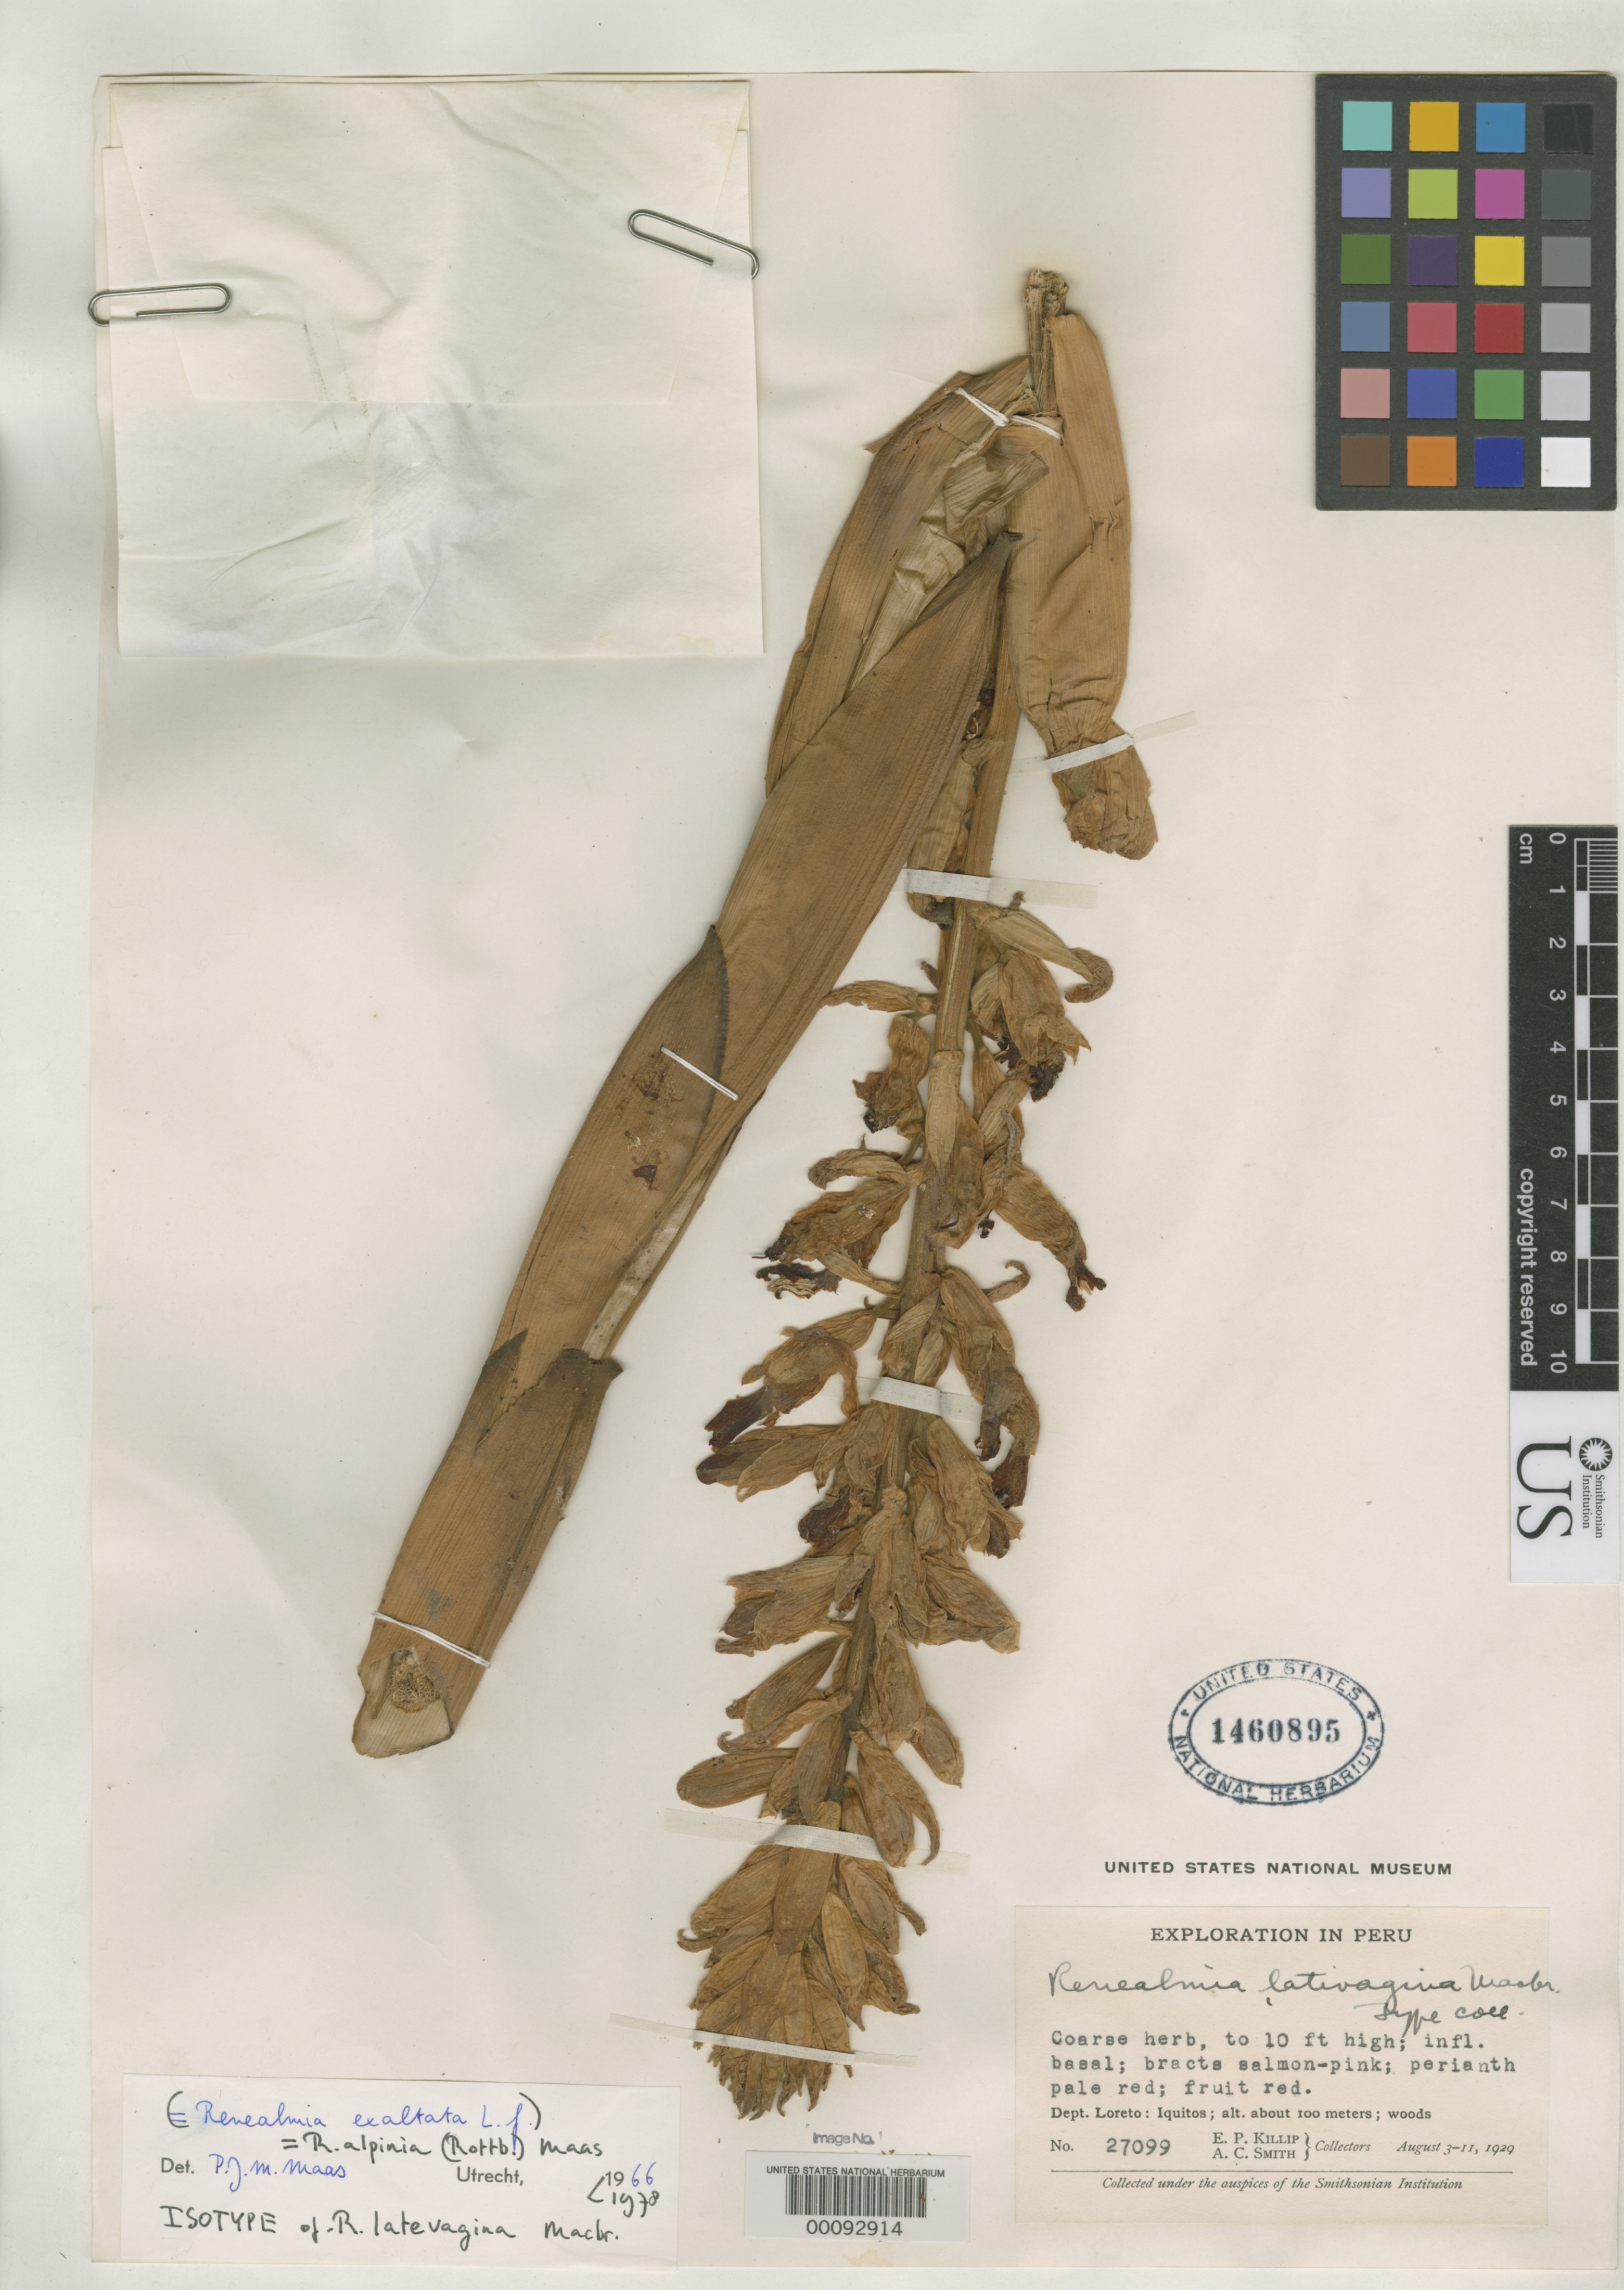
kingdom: Plantae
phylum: Tracheophyta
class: Liliopsida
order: Zingiberales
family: Zingiberaceae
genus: Renealmia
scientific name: Renealmia lativagina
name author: J.F. Macbr.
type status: Isotype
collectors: E. P. Killip & A. C. Smith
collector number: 27099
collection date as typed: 03 Aug 1929 to 11 Aug 1929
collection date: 1929-08-03/1929-08-11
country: Peru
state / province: Loreto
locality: Iquitos.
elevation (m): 100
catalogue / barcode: US 1460895